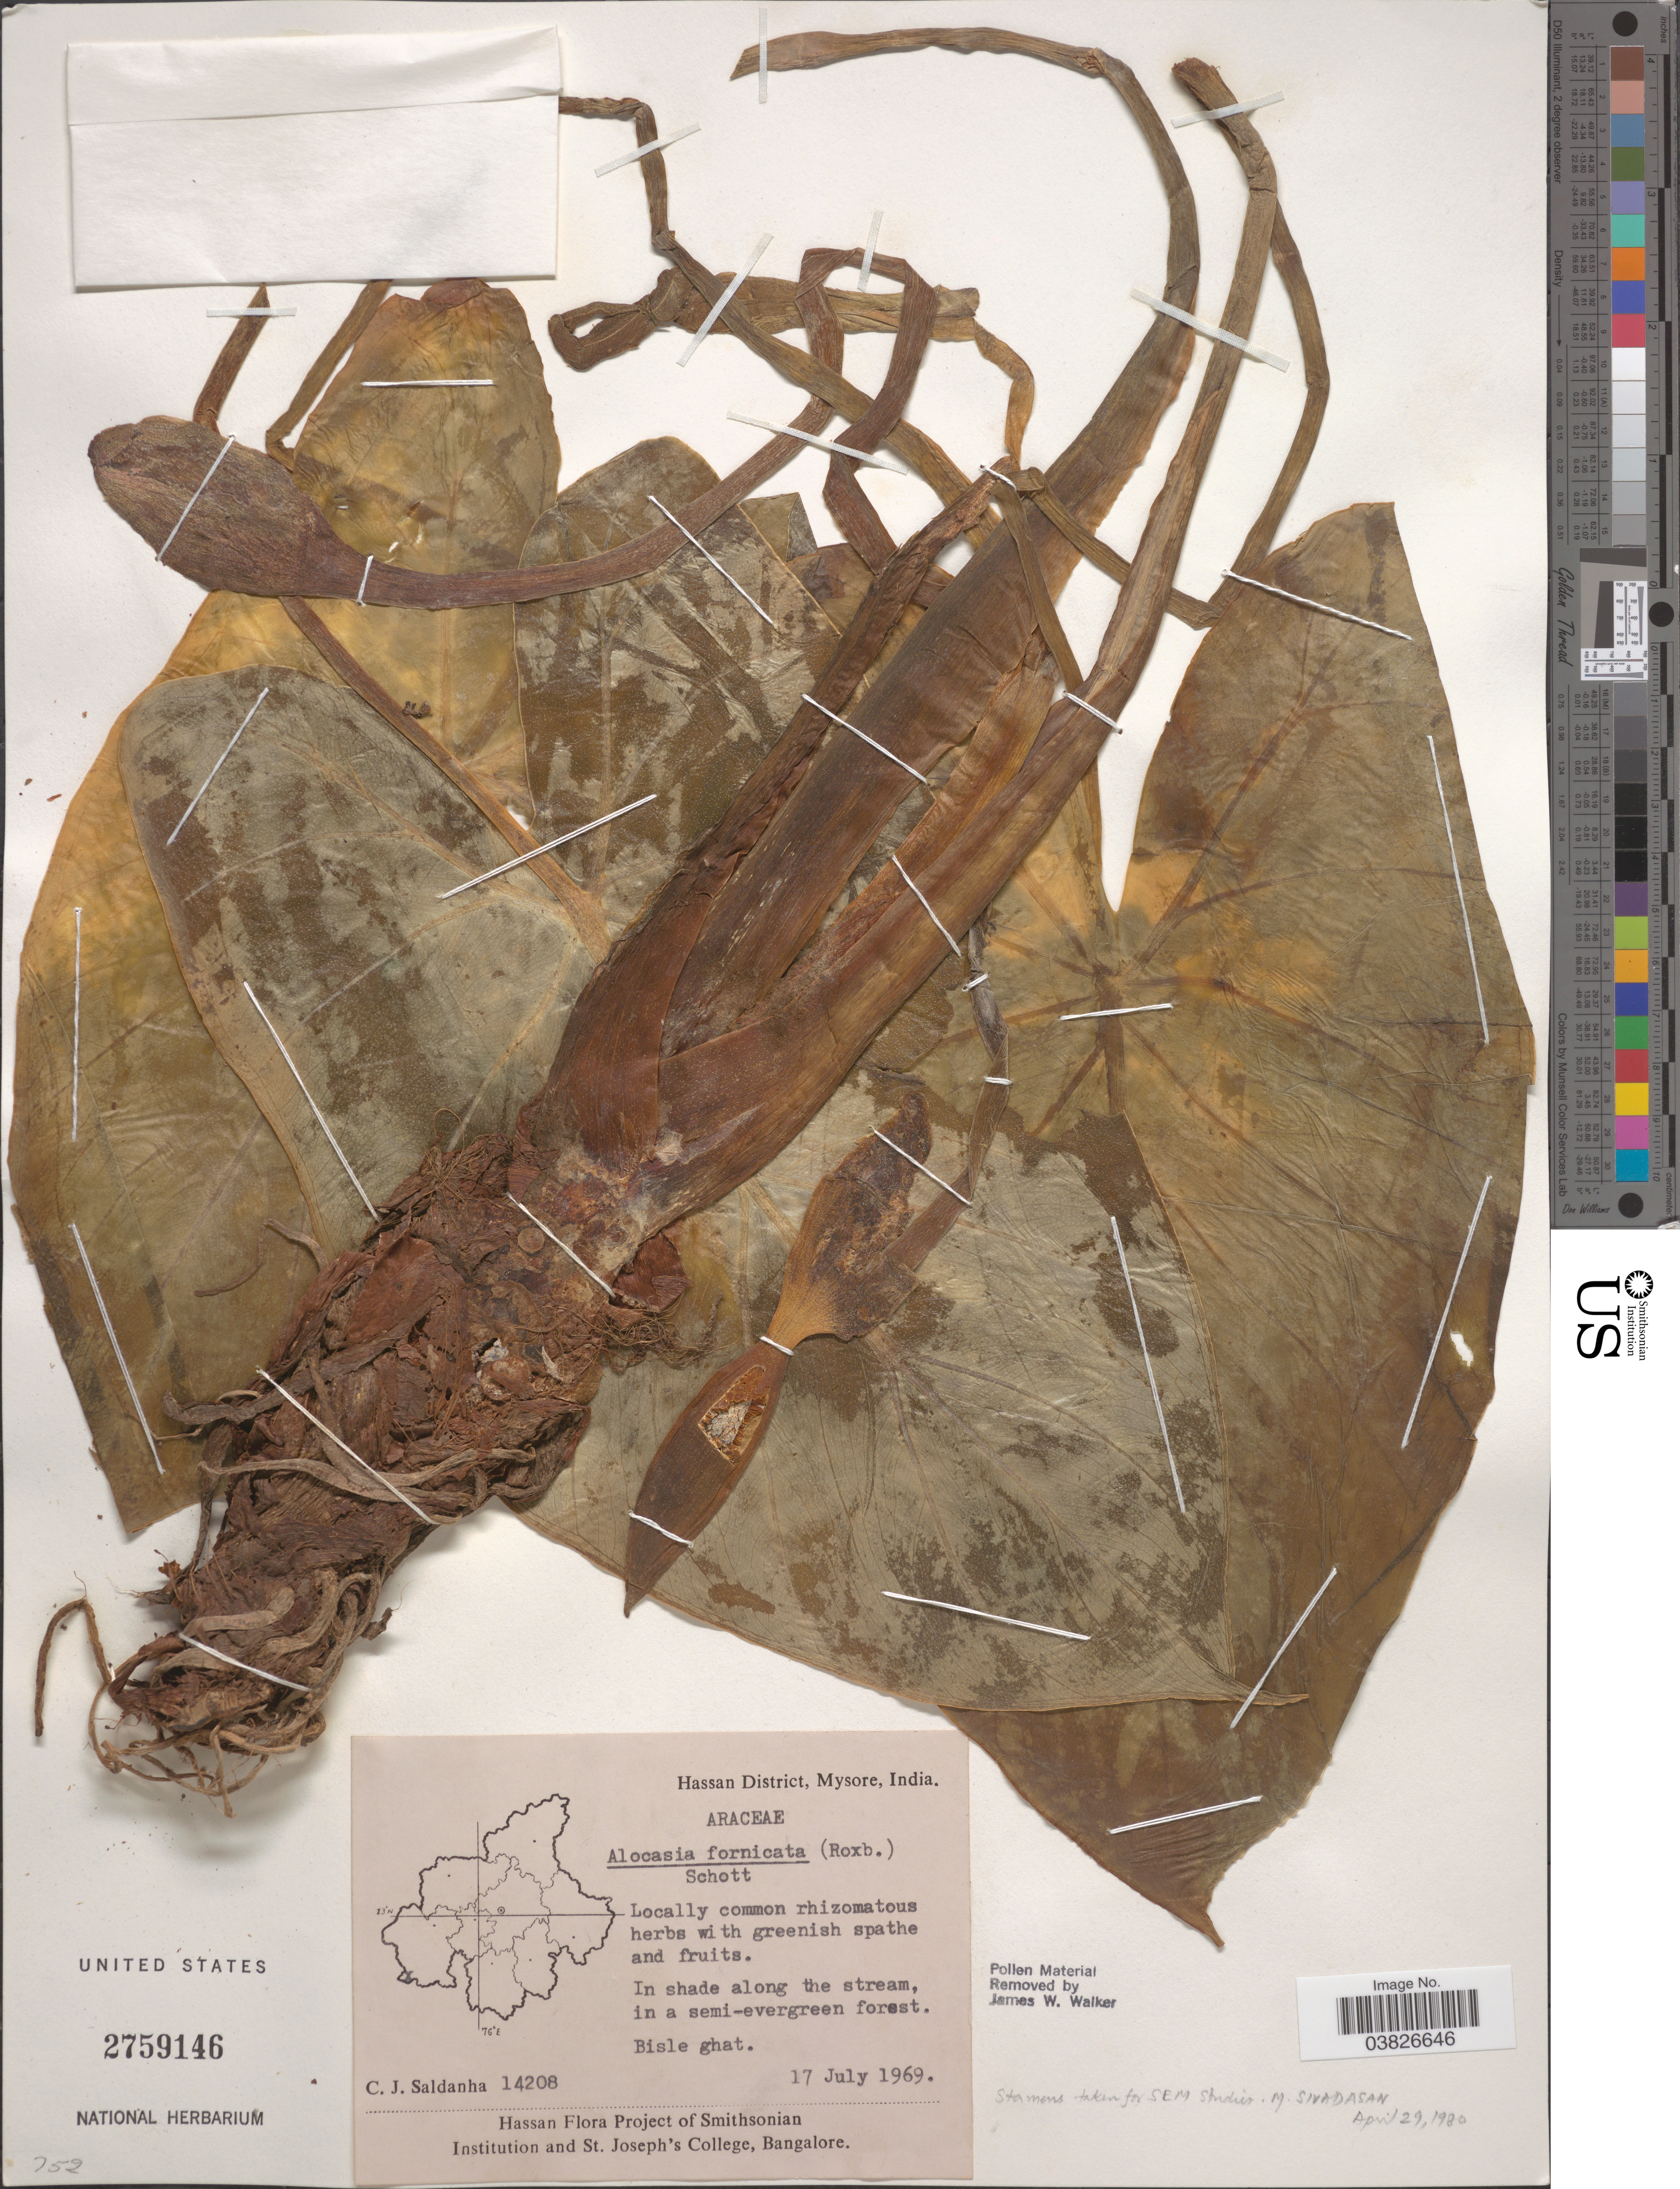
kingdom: Plantae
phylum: Tracheophyta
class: Liliopsida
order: Alismatales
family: Araceae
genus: Alocasia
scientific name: Alocasia fornicata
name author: (Roxb.) Schott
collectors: C. J. Saldanha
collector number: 14208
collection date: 1969-07-17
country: India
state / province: Karnataka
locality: Hassan District, Mysore. Bisle ghat.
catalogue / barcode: US 2759146